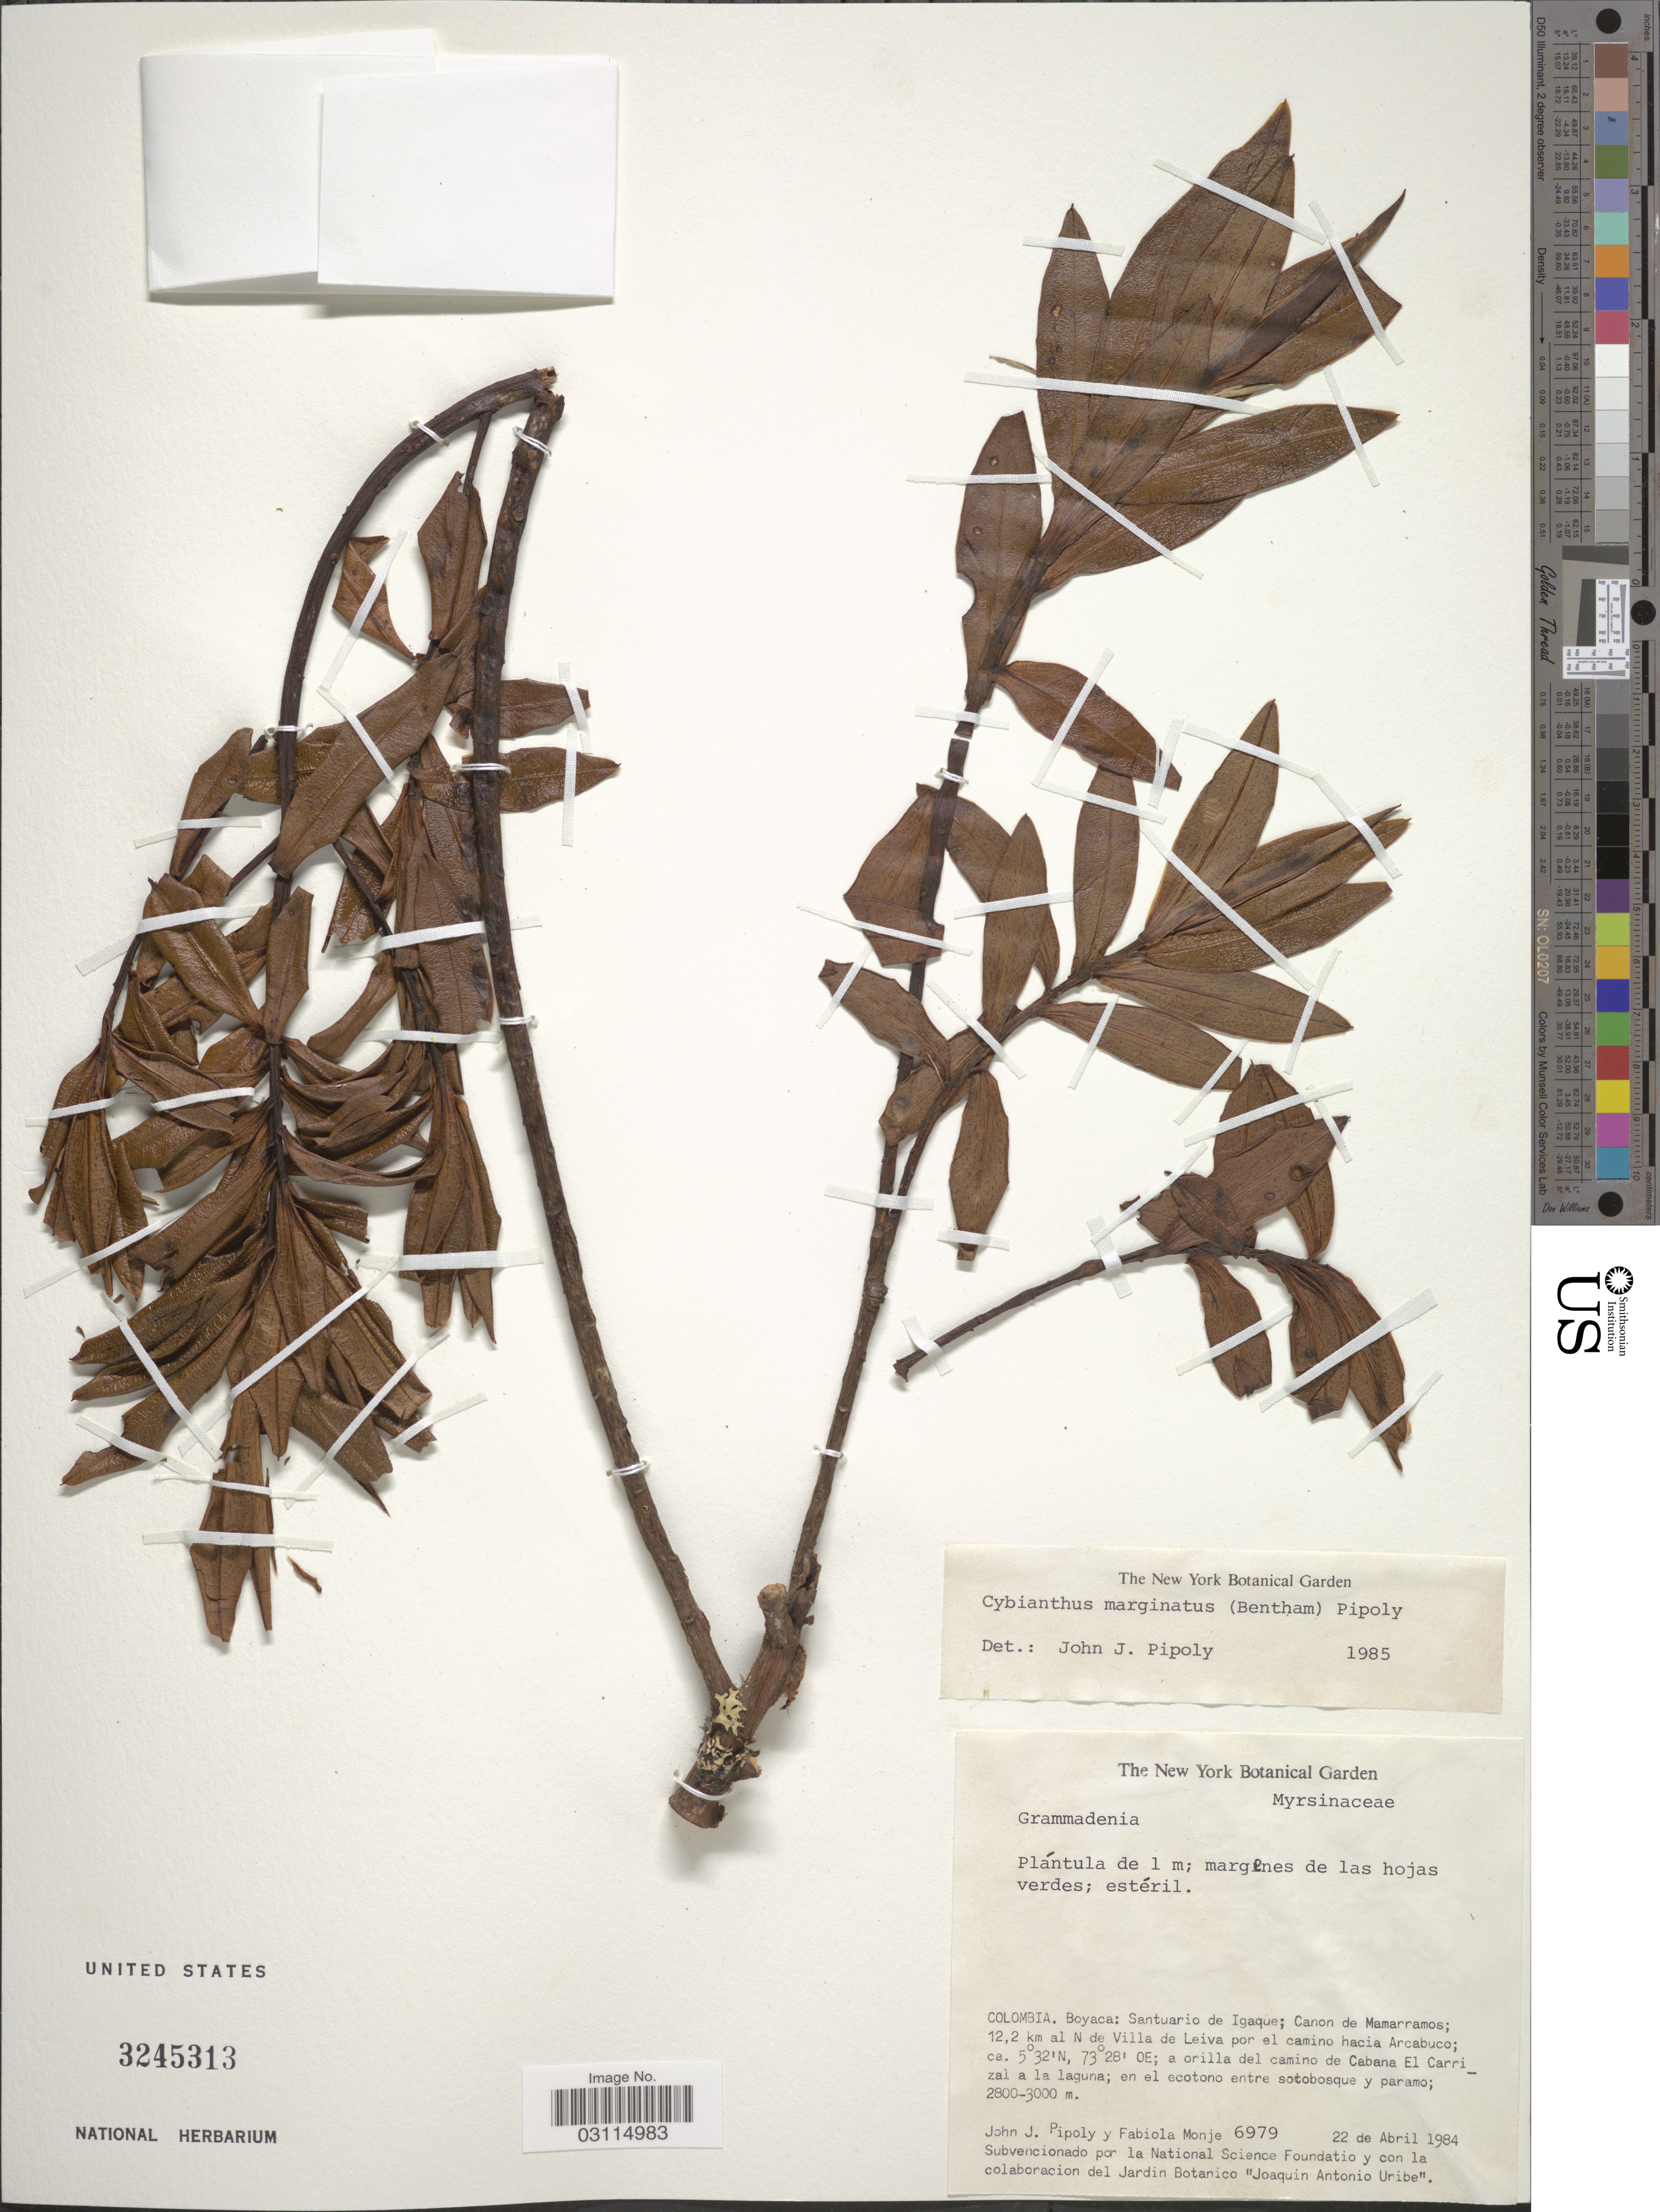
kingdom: Plantae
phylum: Tracheophyta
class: Magnoliopsida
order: Ericales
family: Primulaceae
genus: Cybianthus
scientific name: Cybianthus marginatus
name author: (Benth.) Pipoly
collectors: J. J. Pipoly & F. Monje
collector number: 6979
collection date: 1984-04-22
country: Colombia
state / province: Boyacá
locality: Santuario de Iguaque; Cañon de Mamarramos; 12,2 km al N de Villa de Leiva por el camino hacia Arcabuco; a orilla del camino de Cabaña El Carrizal a la laguna.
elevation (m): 2800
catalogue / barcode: US 3245313